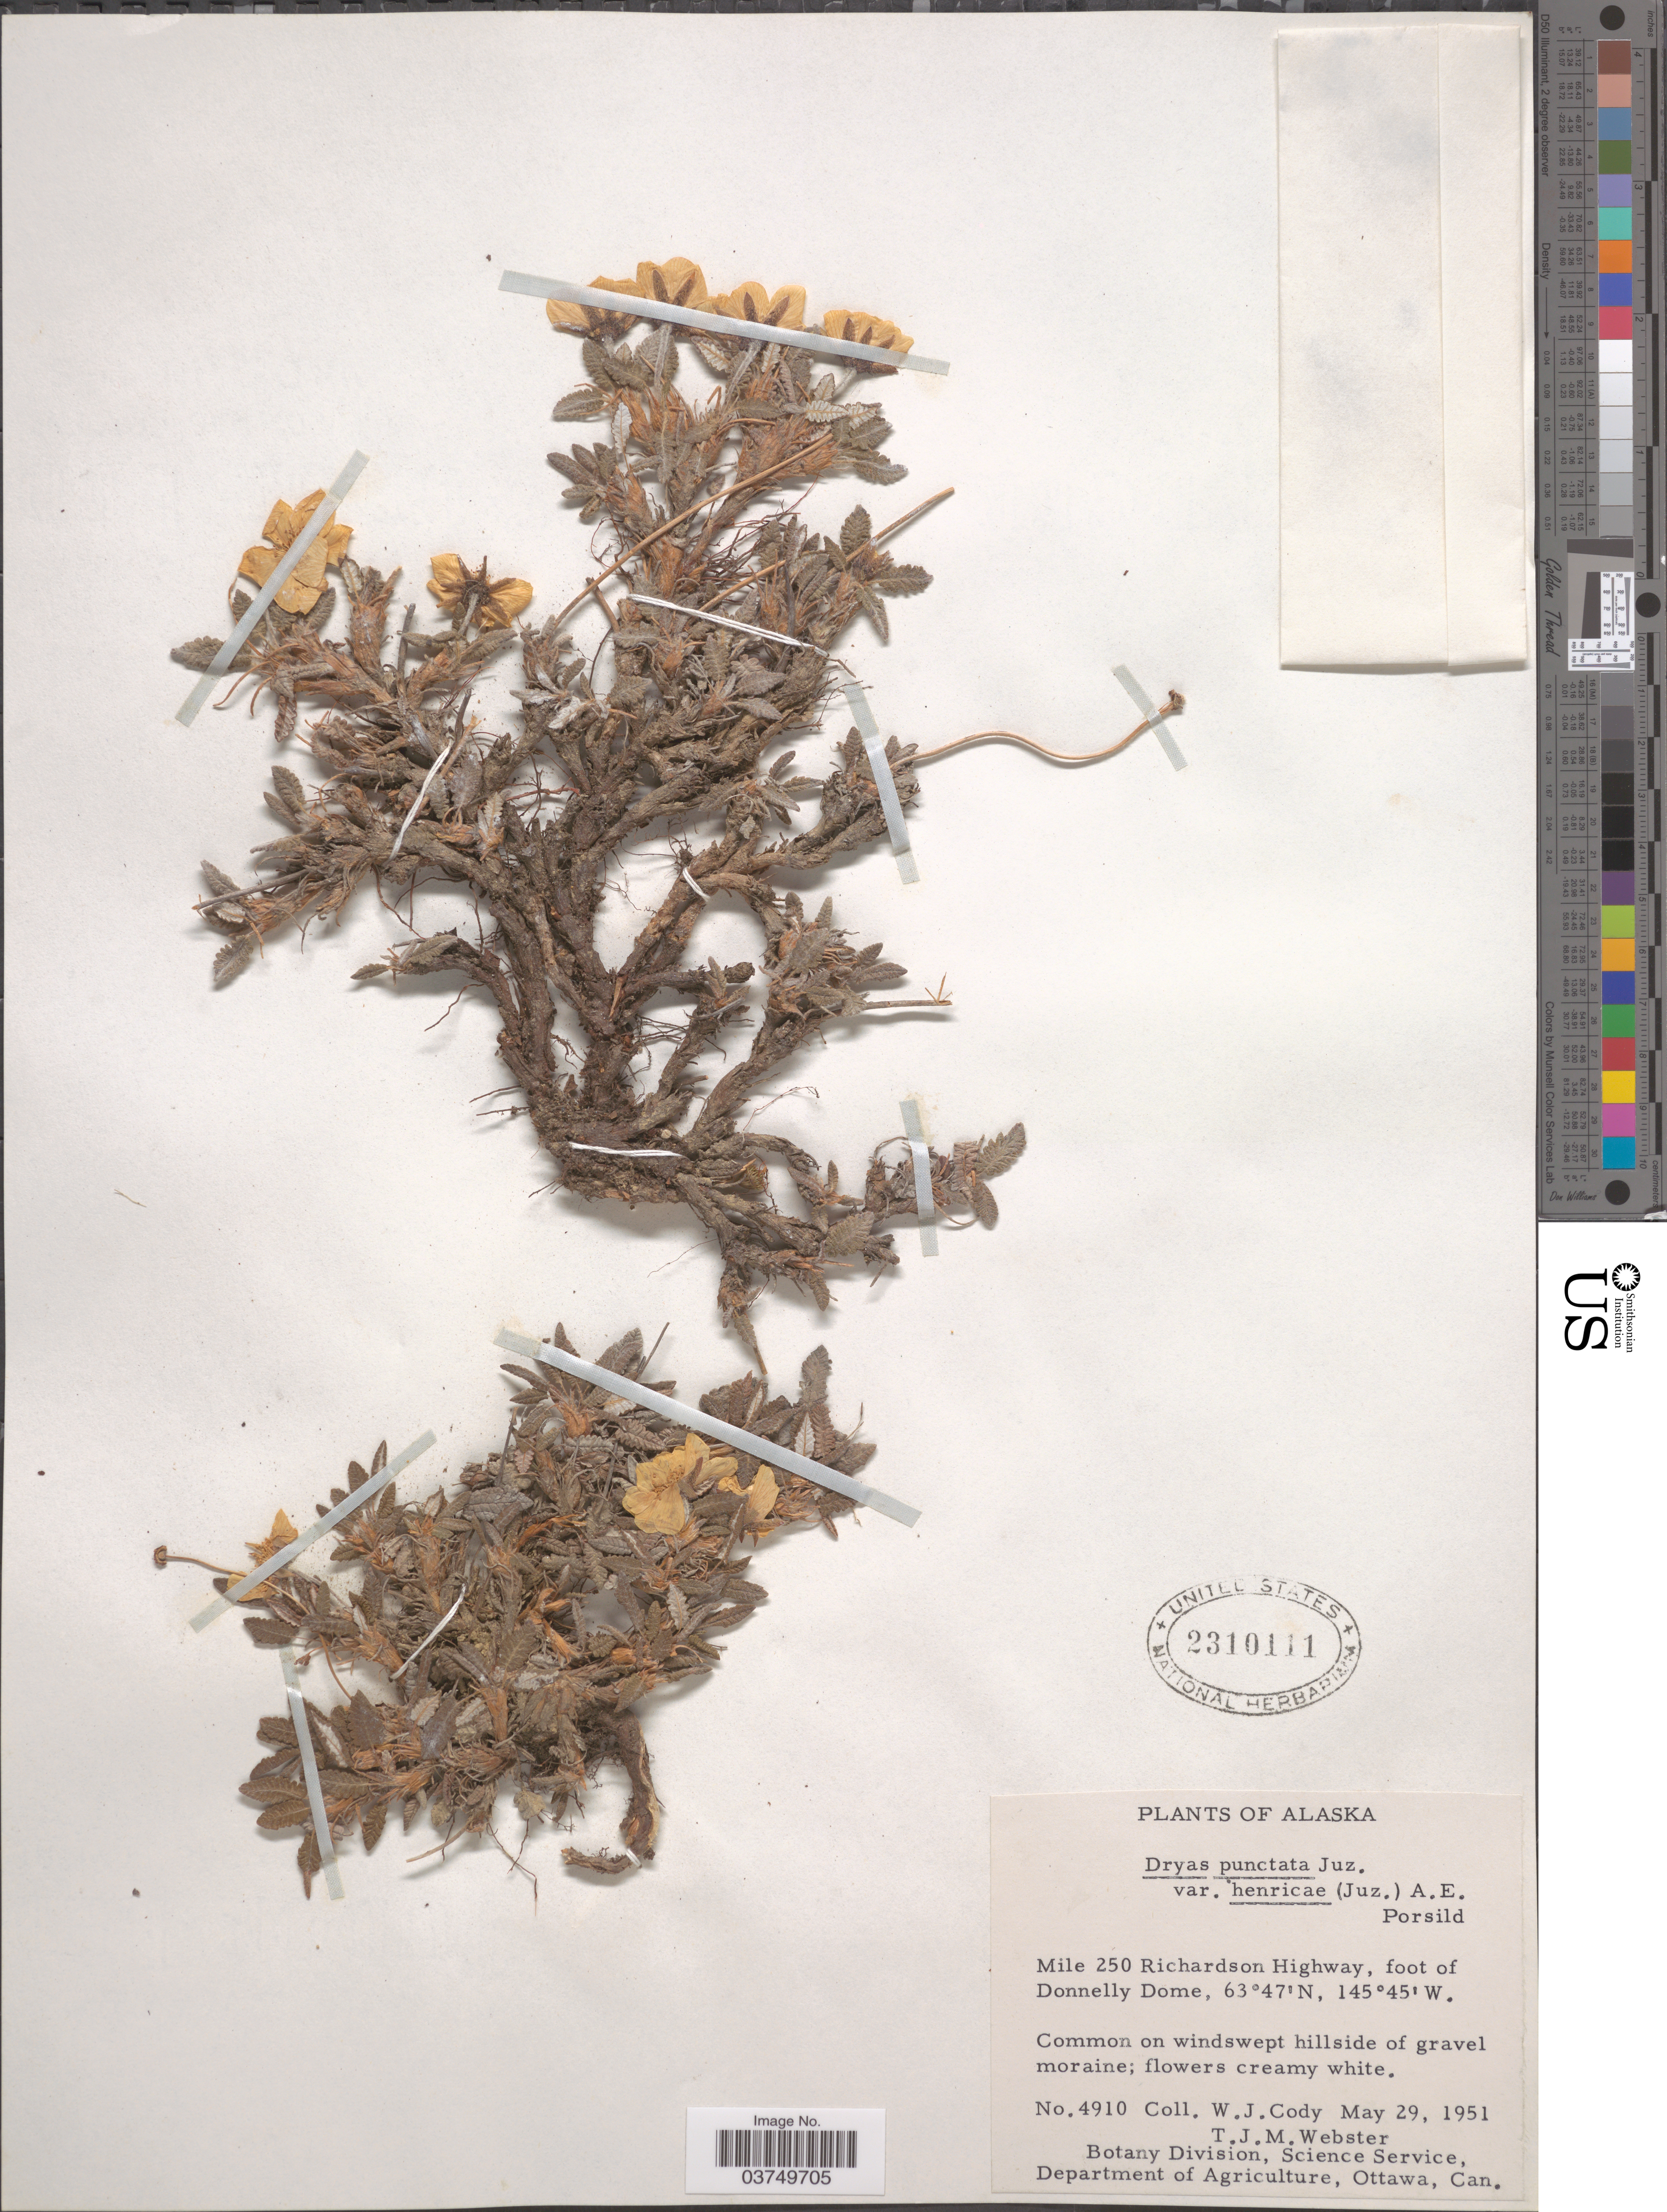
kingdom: Plantae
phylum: Tracheophyta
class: Magnoliopsida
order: Rosales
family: Rosaceae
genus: Dryas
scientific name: Dryas punctata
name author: Juz.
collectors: W. Cody & T. J. Webster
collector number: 4910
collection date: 1951-05-29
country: United States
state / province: Alaska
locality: Mile 250 Richardson Highway, foot of Donnelly Dome.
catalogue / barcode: US 2310111